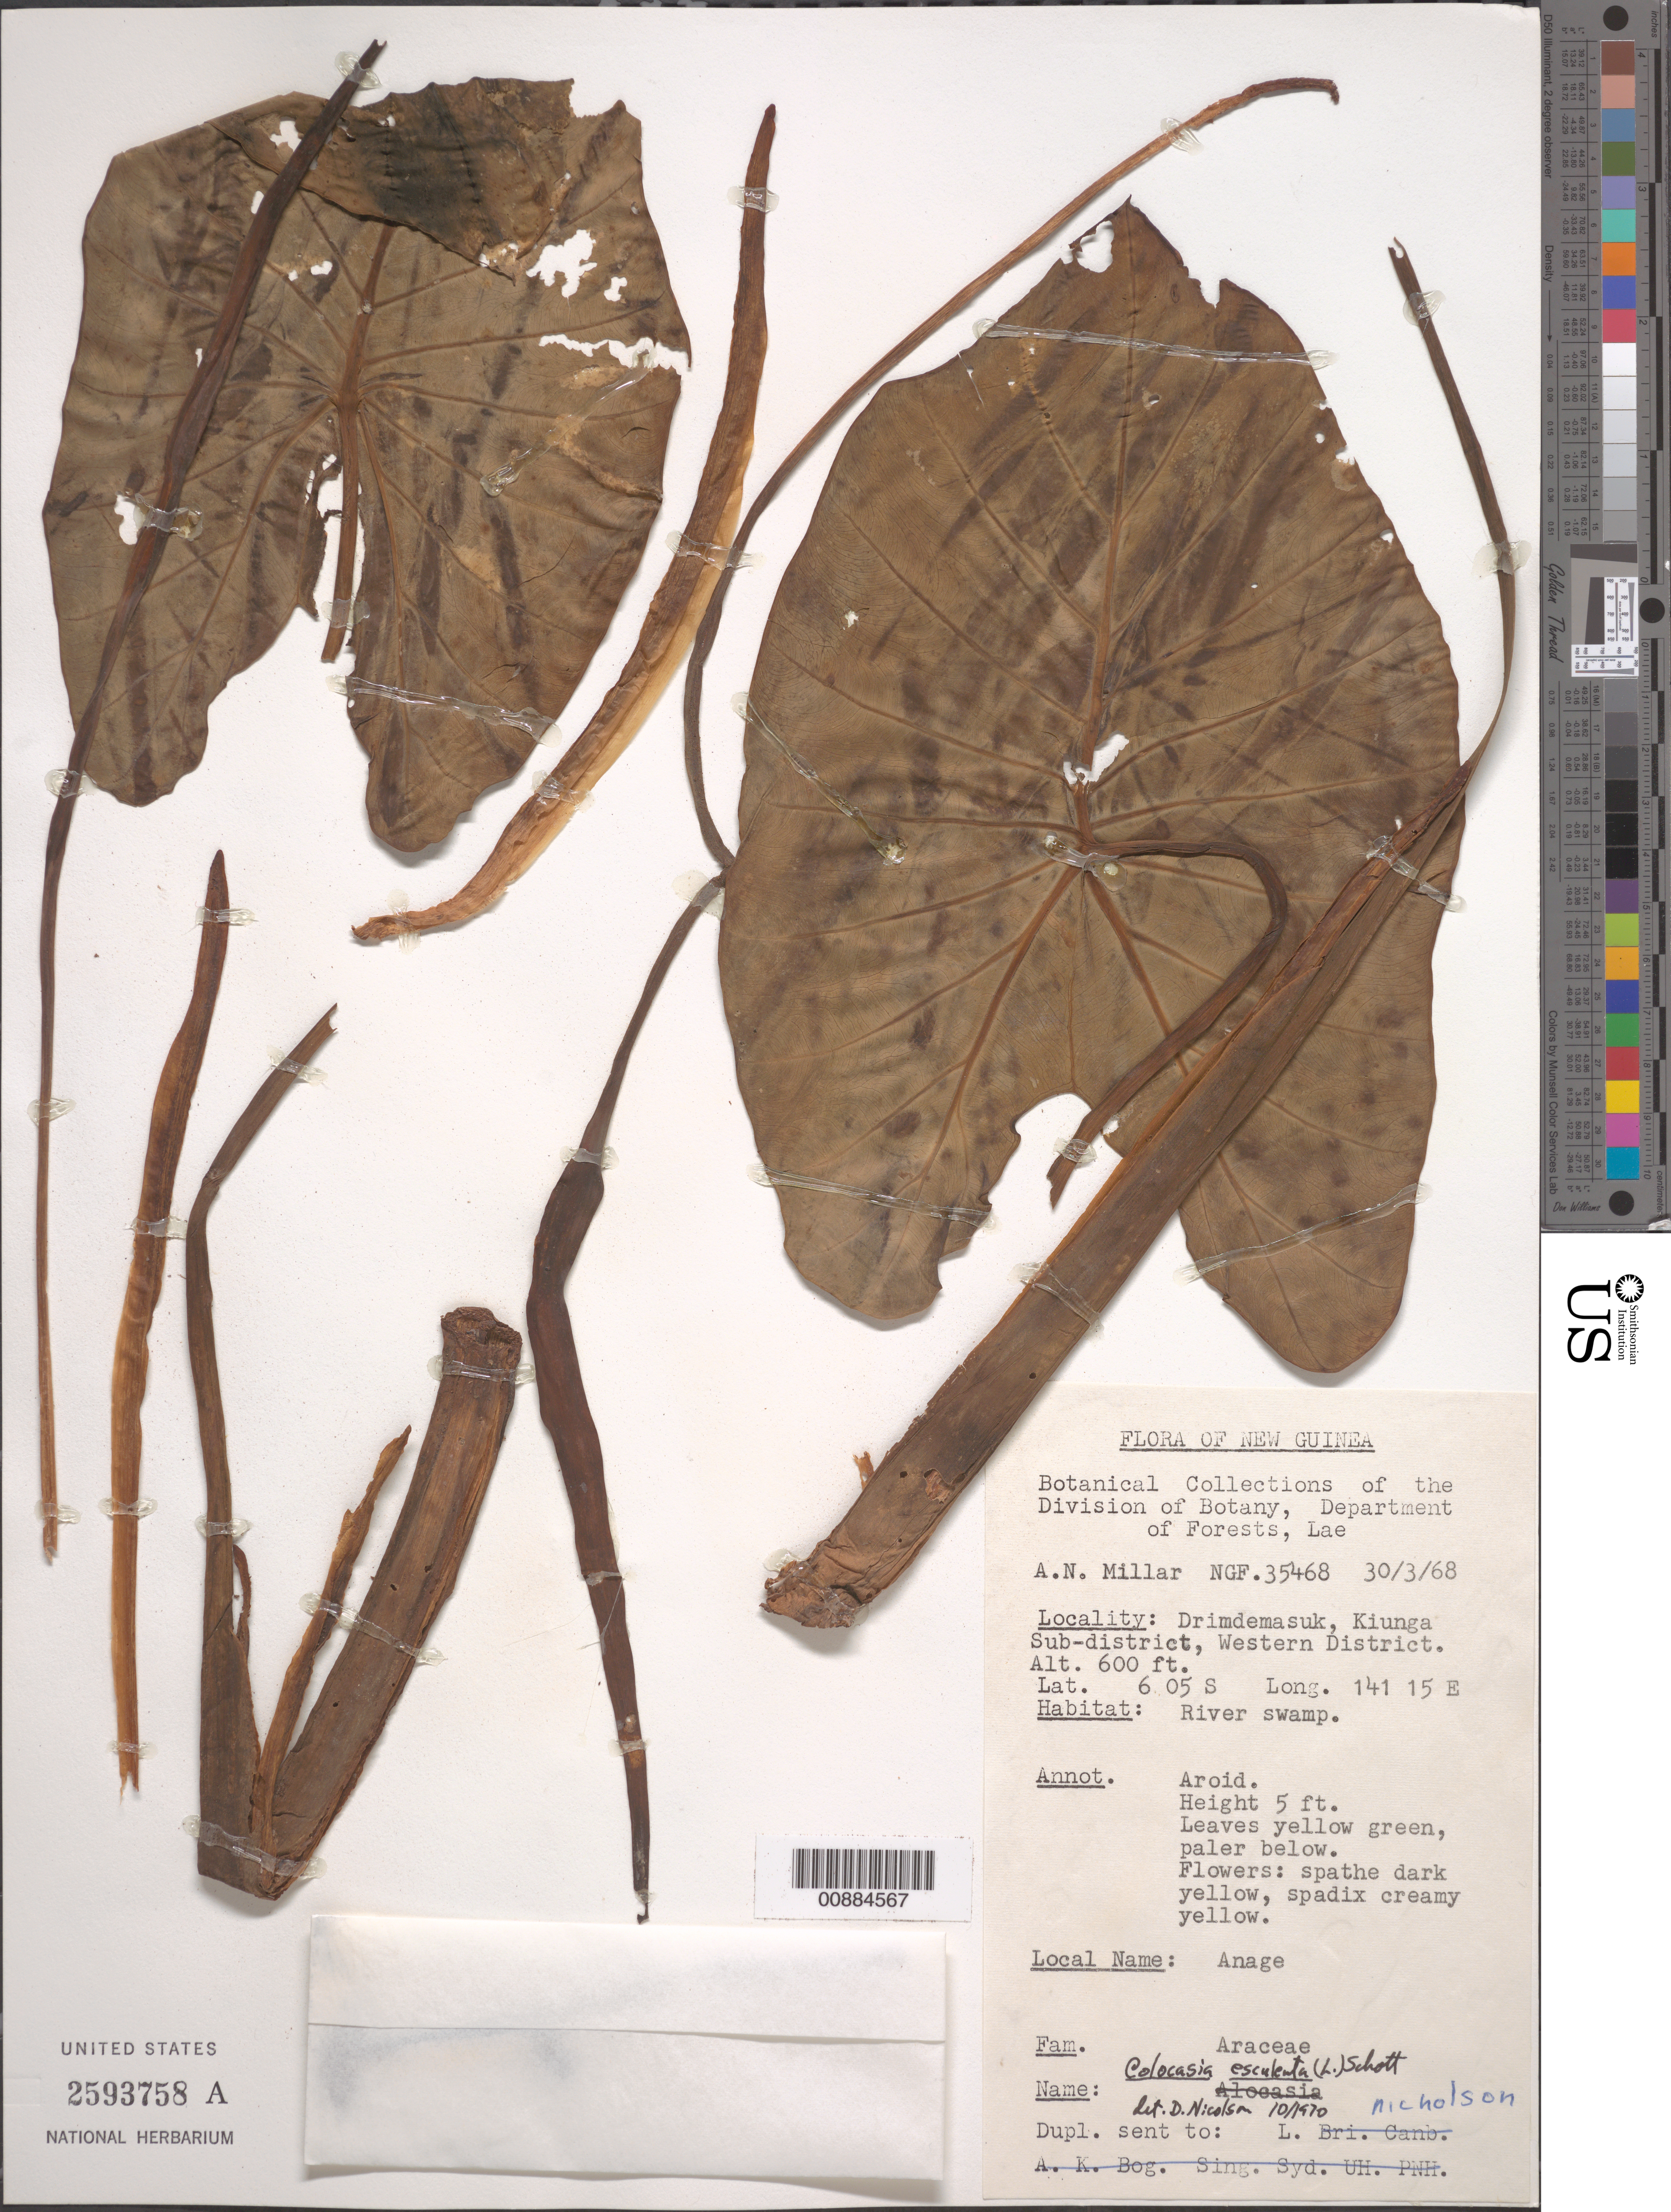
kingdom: Plantae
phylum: Tracheophyta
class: Liliopsida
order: Alismatales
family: Araceae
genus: Colocasia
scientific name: Colocasia esculenta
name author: (L.) Schott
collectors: A. Millar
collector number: NGF 35468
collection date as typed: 30 Mar 1968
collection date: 1968-03-30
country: Papua New Guinea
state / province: Western Highlands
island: New Guinea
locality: Drimdemasuk, Kiunga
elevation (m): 183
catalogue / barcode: US 2593758